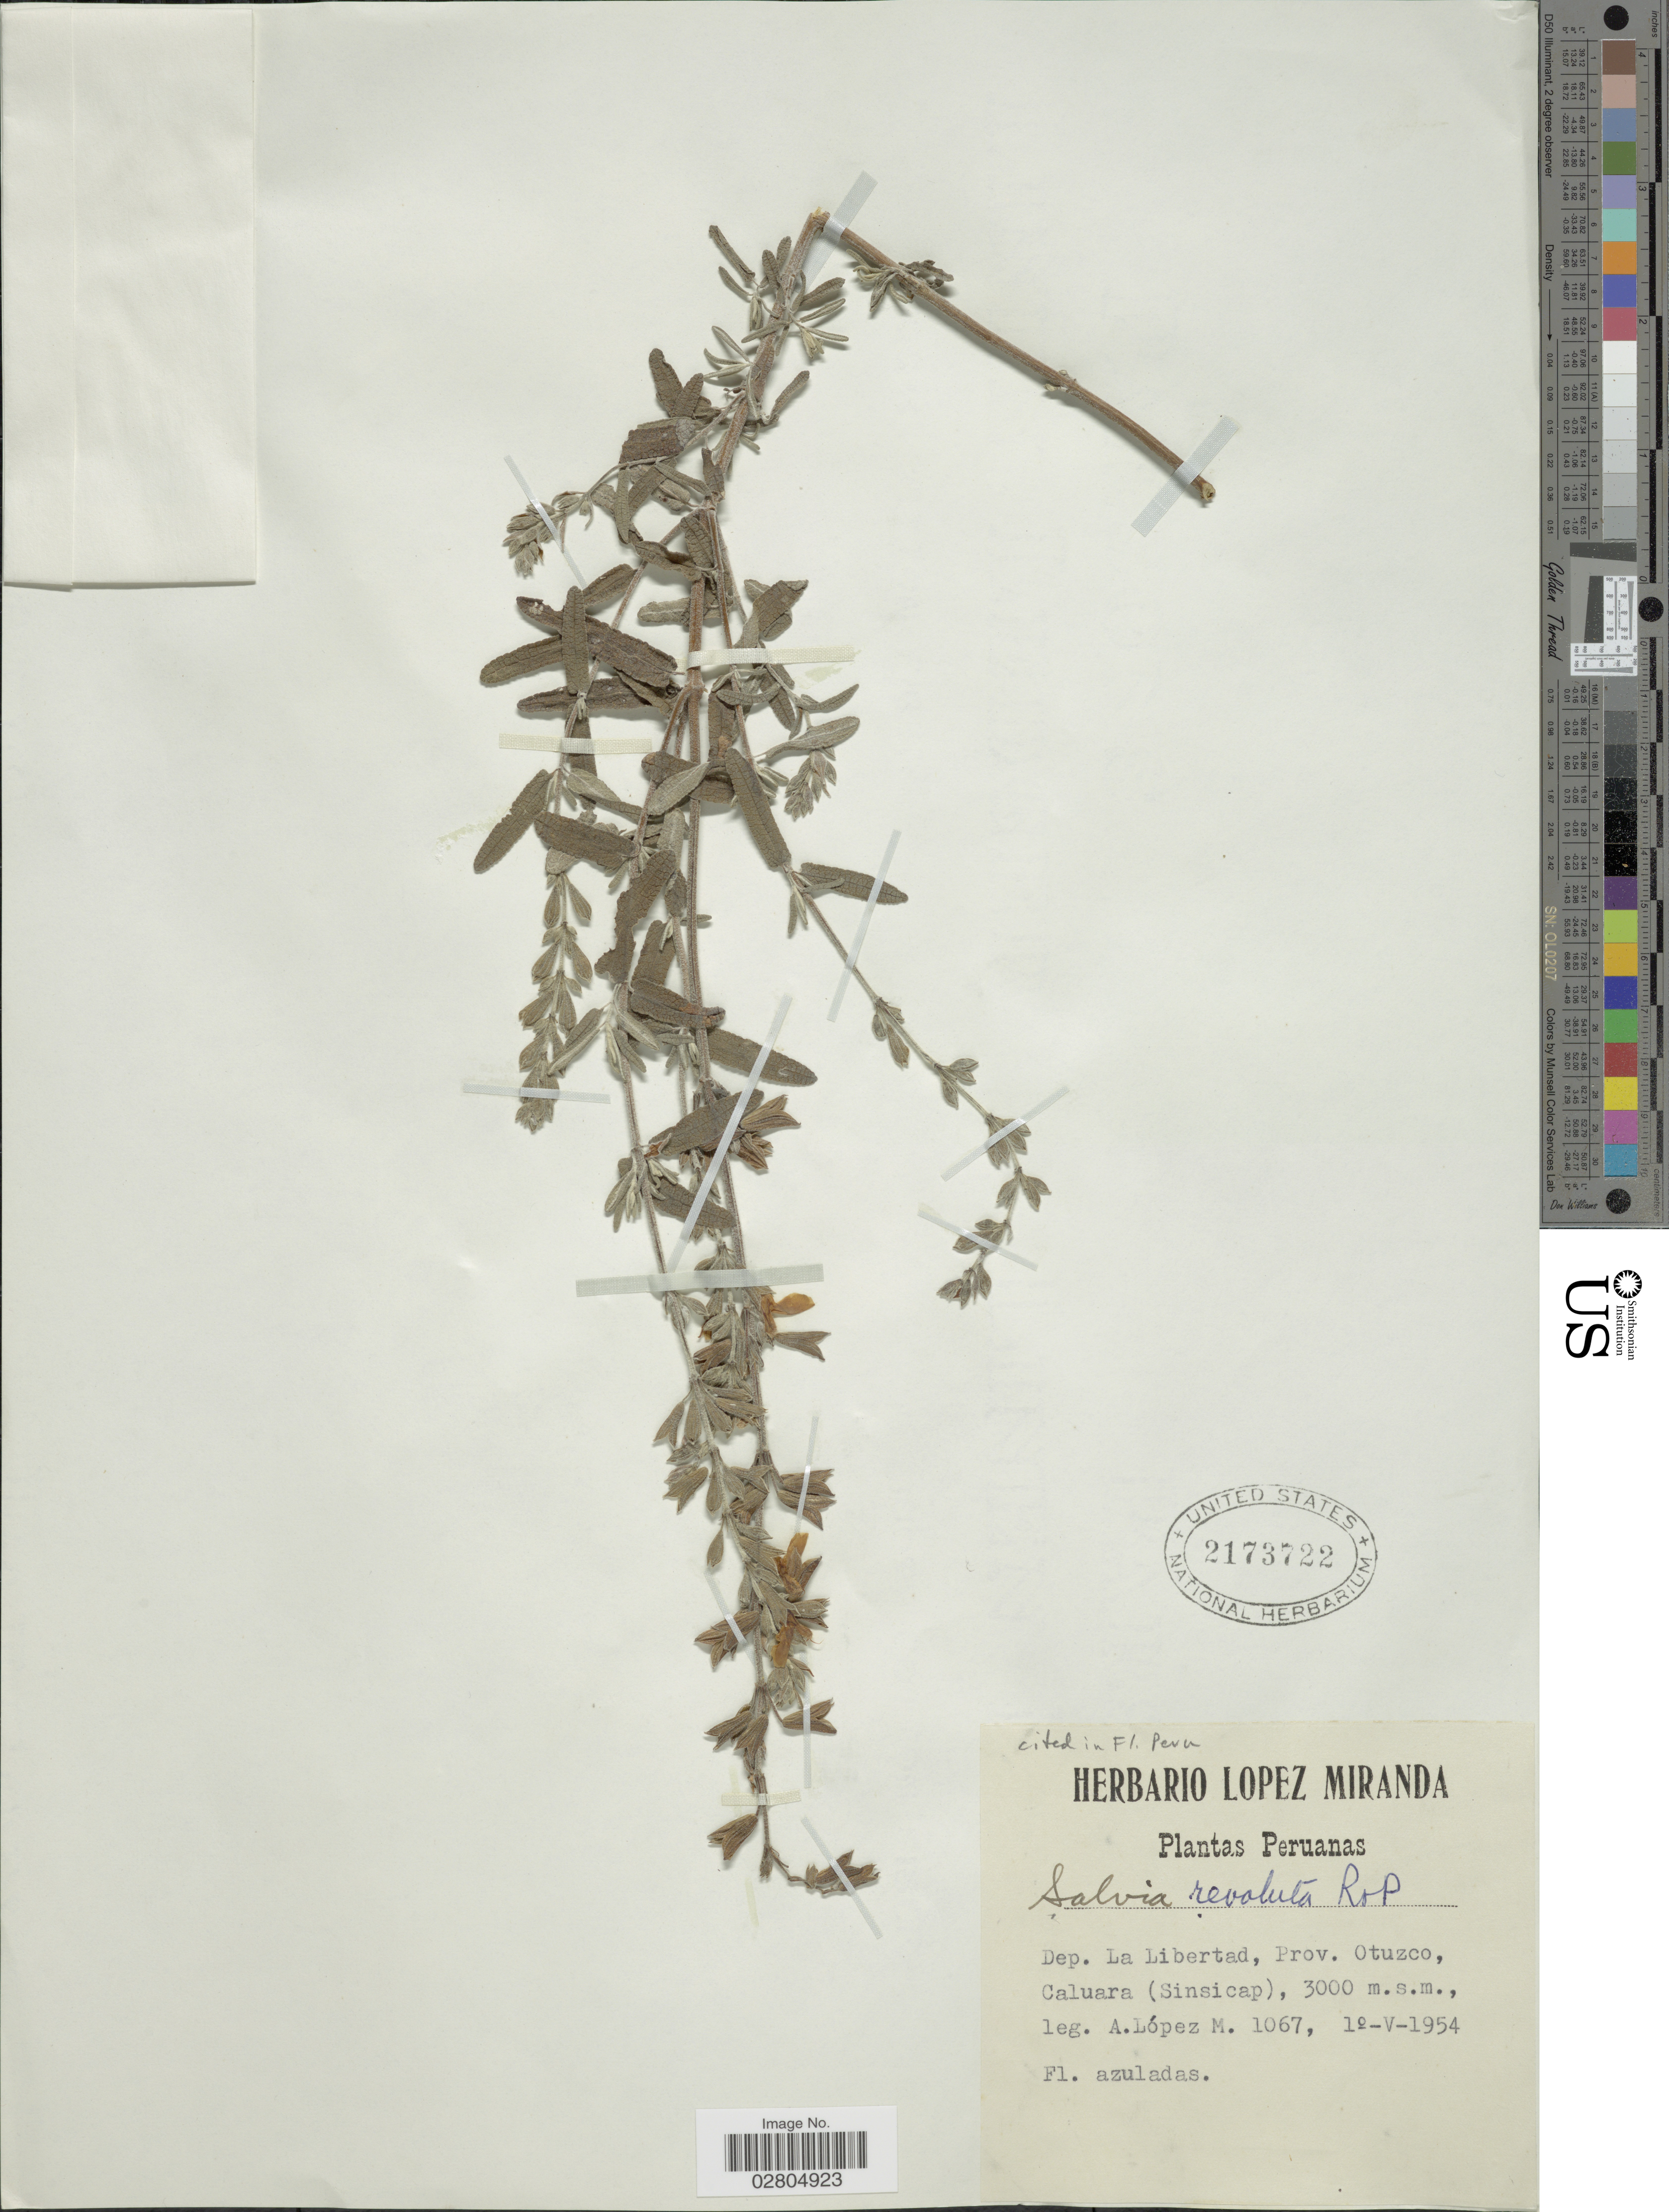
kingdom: Plantae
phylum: Tracheophyta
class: Magnoliopsida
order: Lamiales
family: Lamiaceae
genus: Salvia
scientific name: Salvia revoluta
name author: Ruiz & Pav.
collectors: A. López M.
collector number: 1067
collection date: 1954-05-12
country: Peru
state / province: La Libertad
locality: Dep. La Libertad, Prov. Otuzco, Caluara (Sinsicap).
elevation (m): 3000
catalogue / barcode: US 2173722